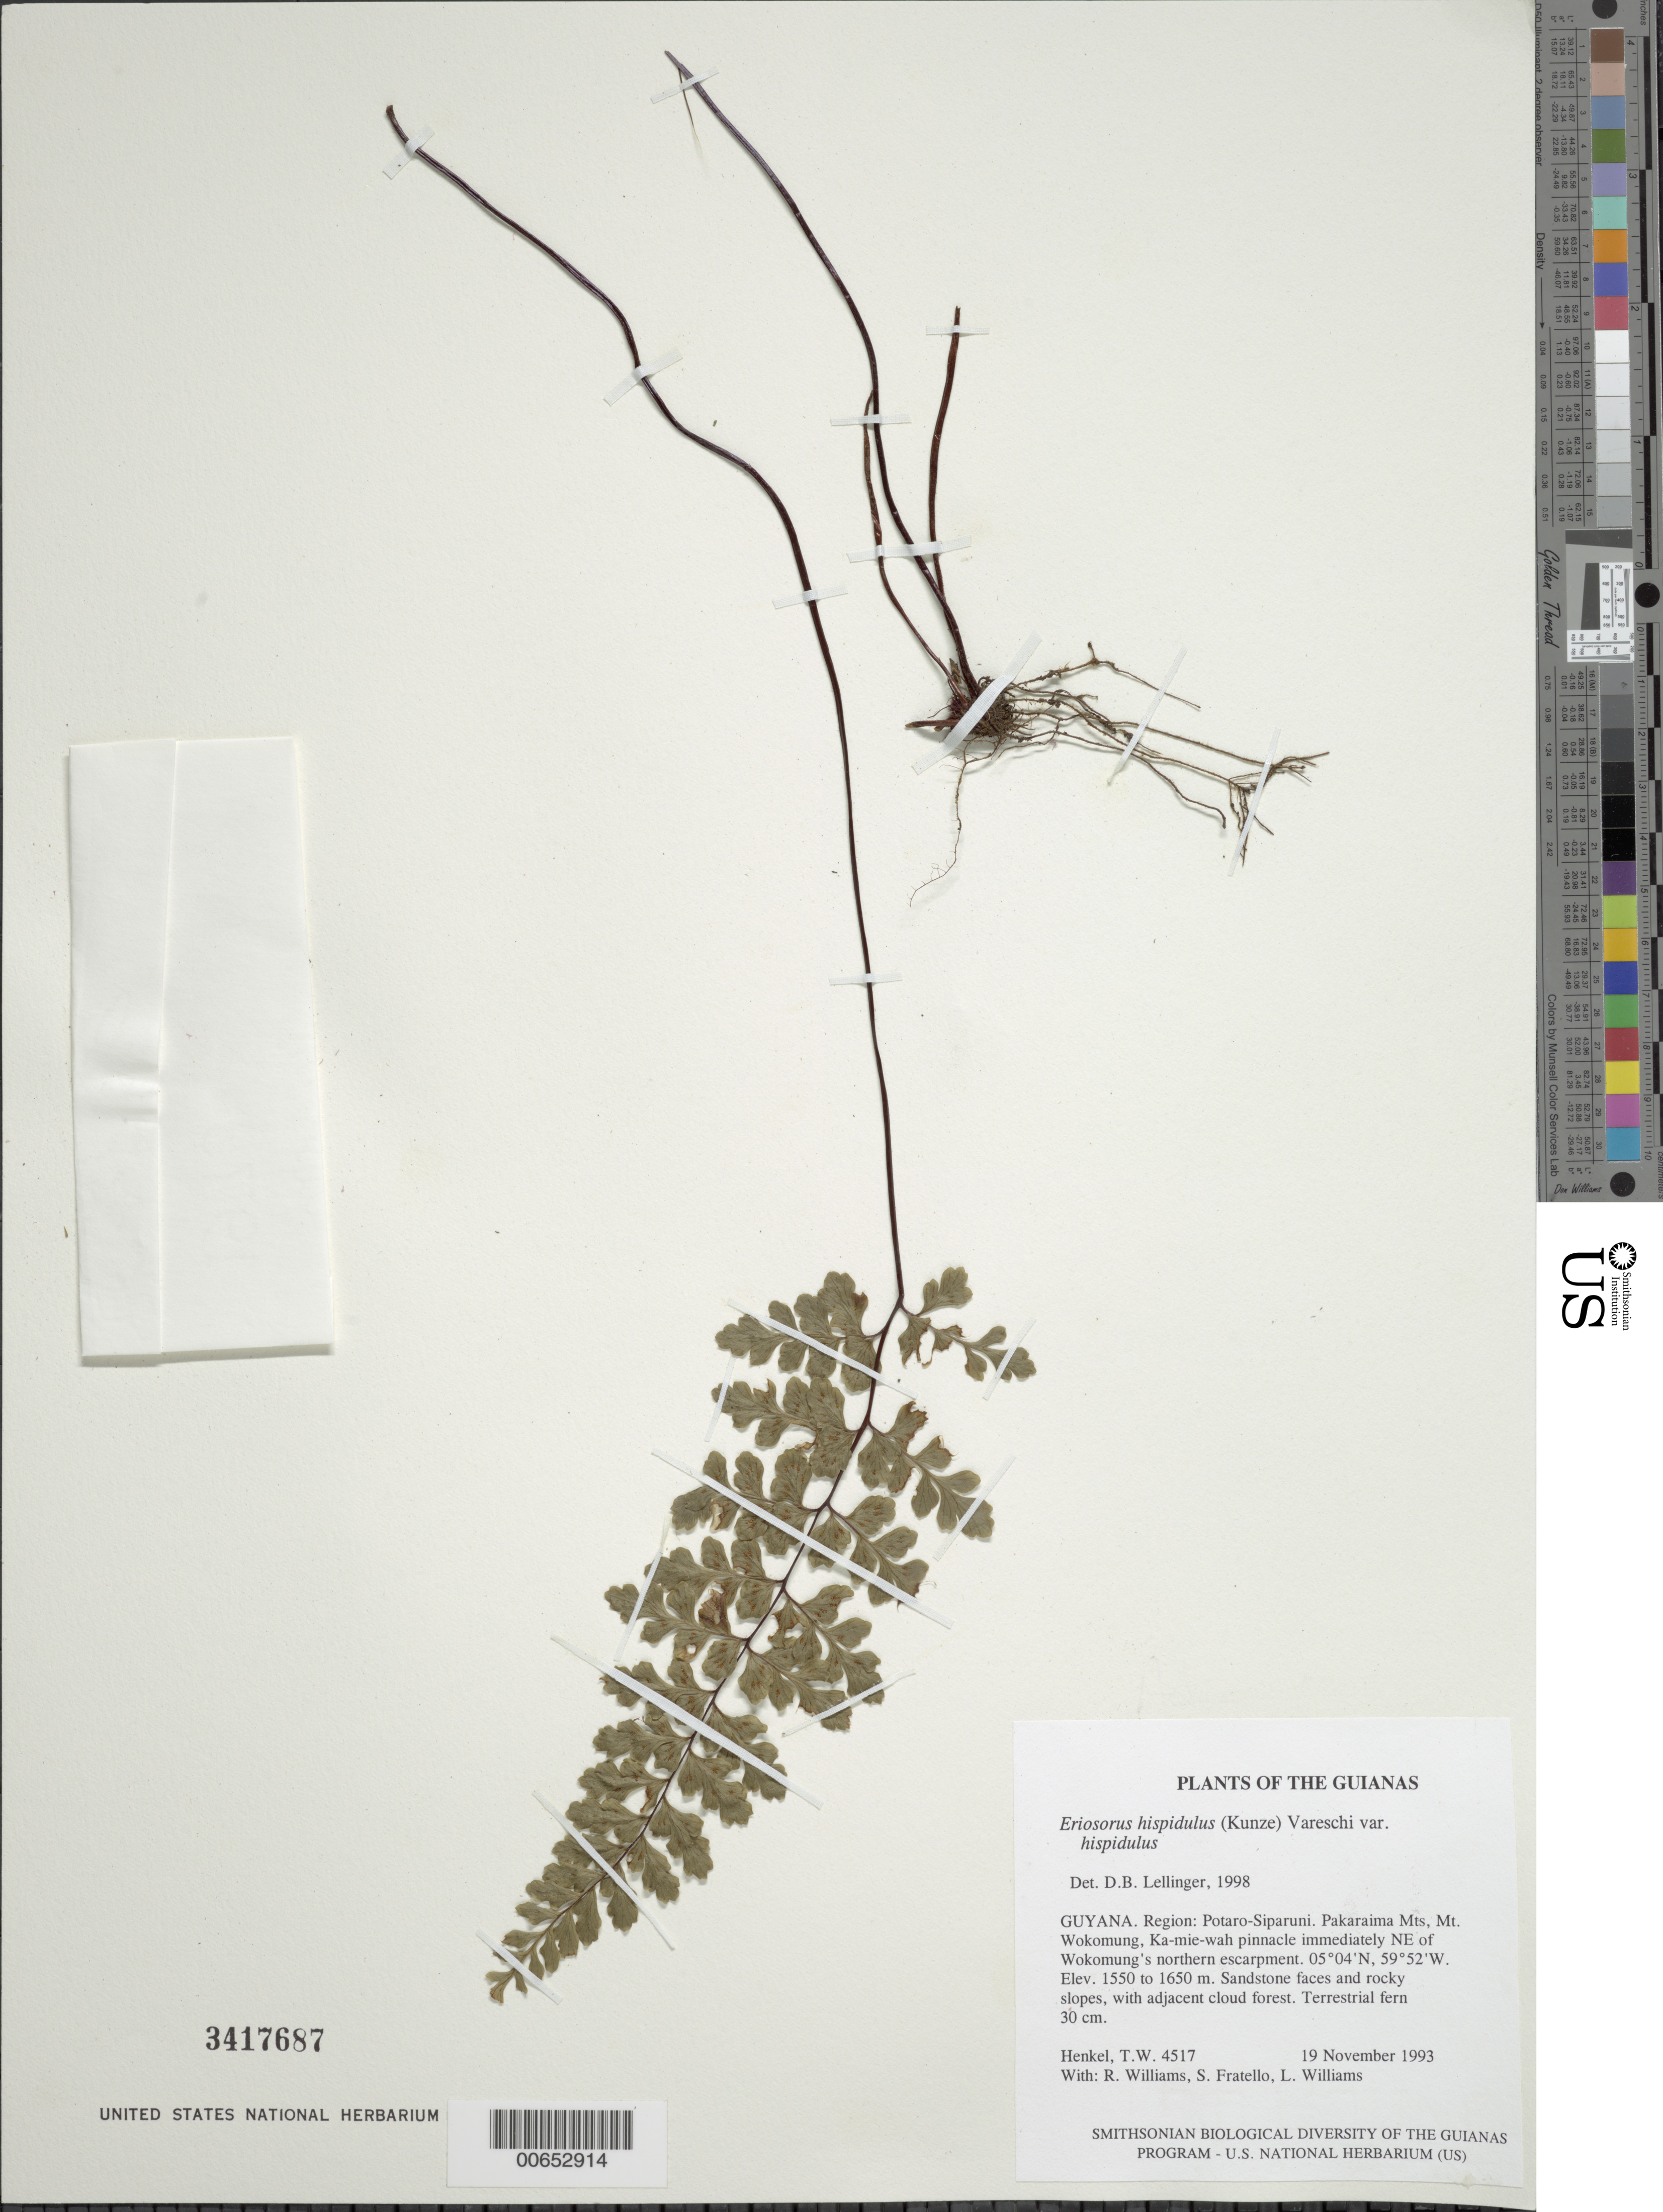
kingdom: Plantae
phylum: Tracheophyta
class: Polypodiopsida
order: Polypodiales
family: Pteridaceae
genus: Jamesonia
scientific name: Jamesonia hispidula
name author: Kunze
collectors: T. Henkel, R. Williams, S. Fratello & L. Williams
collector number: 4517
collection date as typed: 19 November 1993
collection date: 1993-11-19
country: Guyana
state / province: Potaro-Siparuni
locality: Pakaraima Mts, Mt. Wokomung, Ka-mie-wah pinnacle immediately NE of Wokomung's northern escarpment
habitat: Sandstone faces and rocky slopes, with adjacent cloud forest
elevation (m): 1550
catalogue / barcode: US 3417687